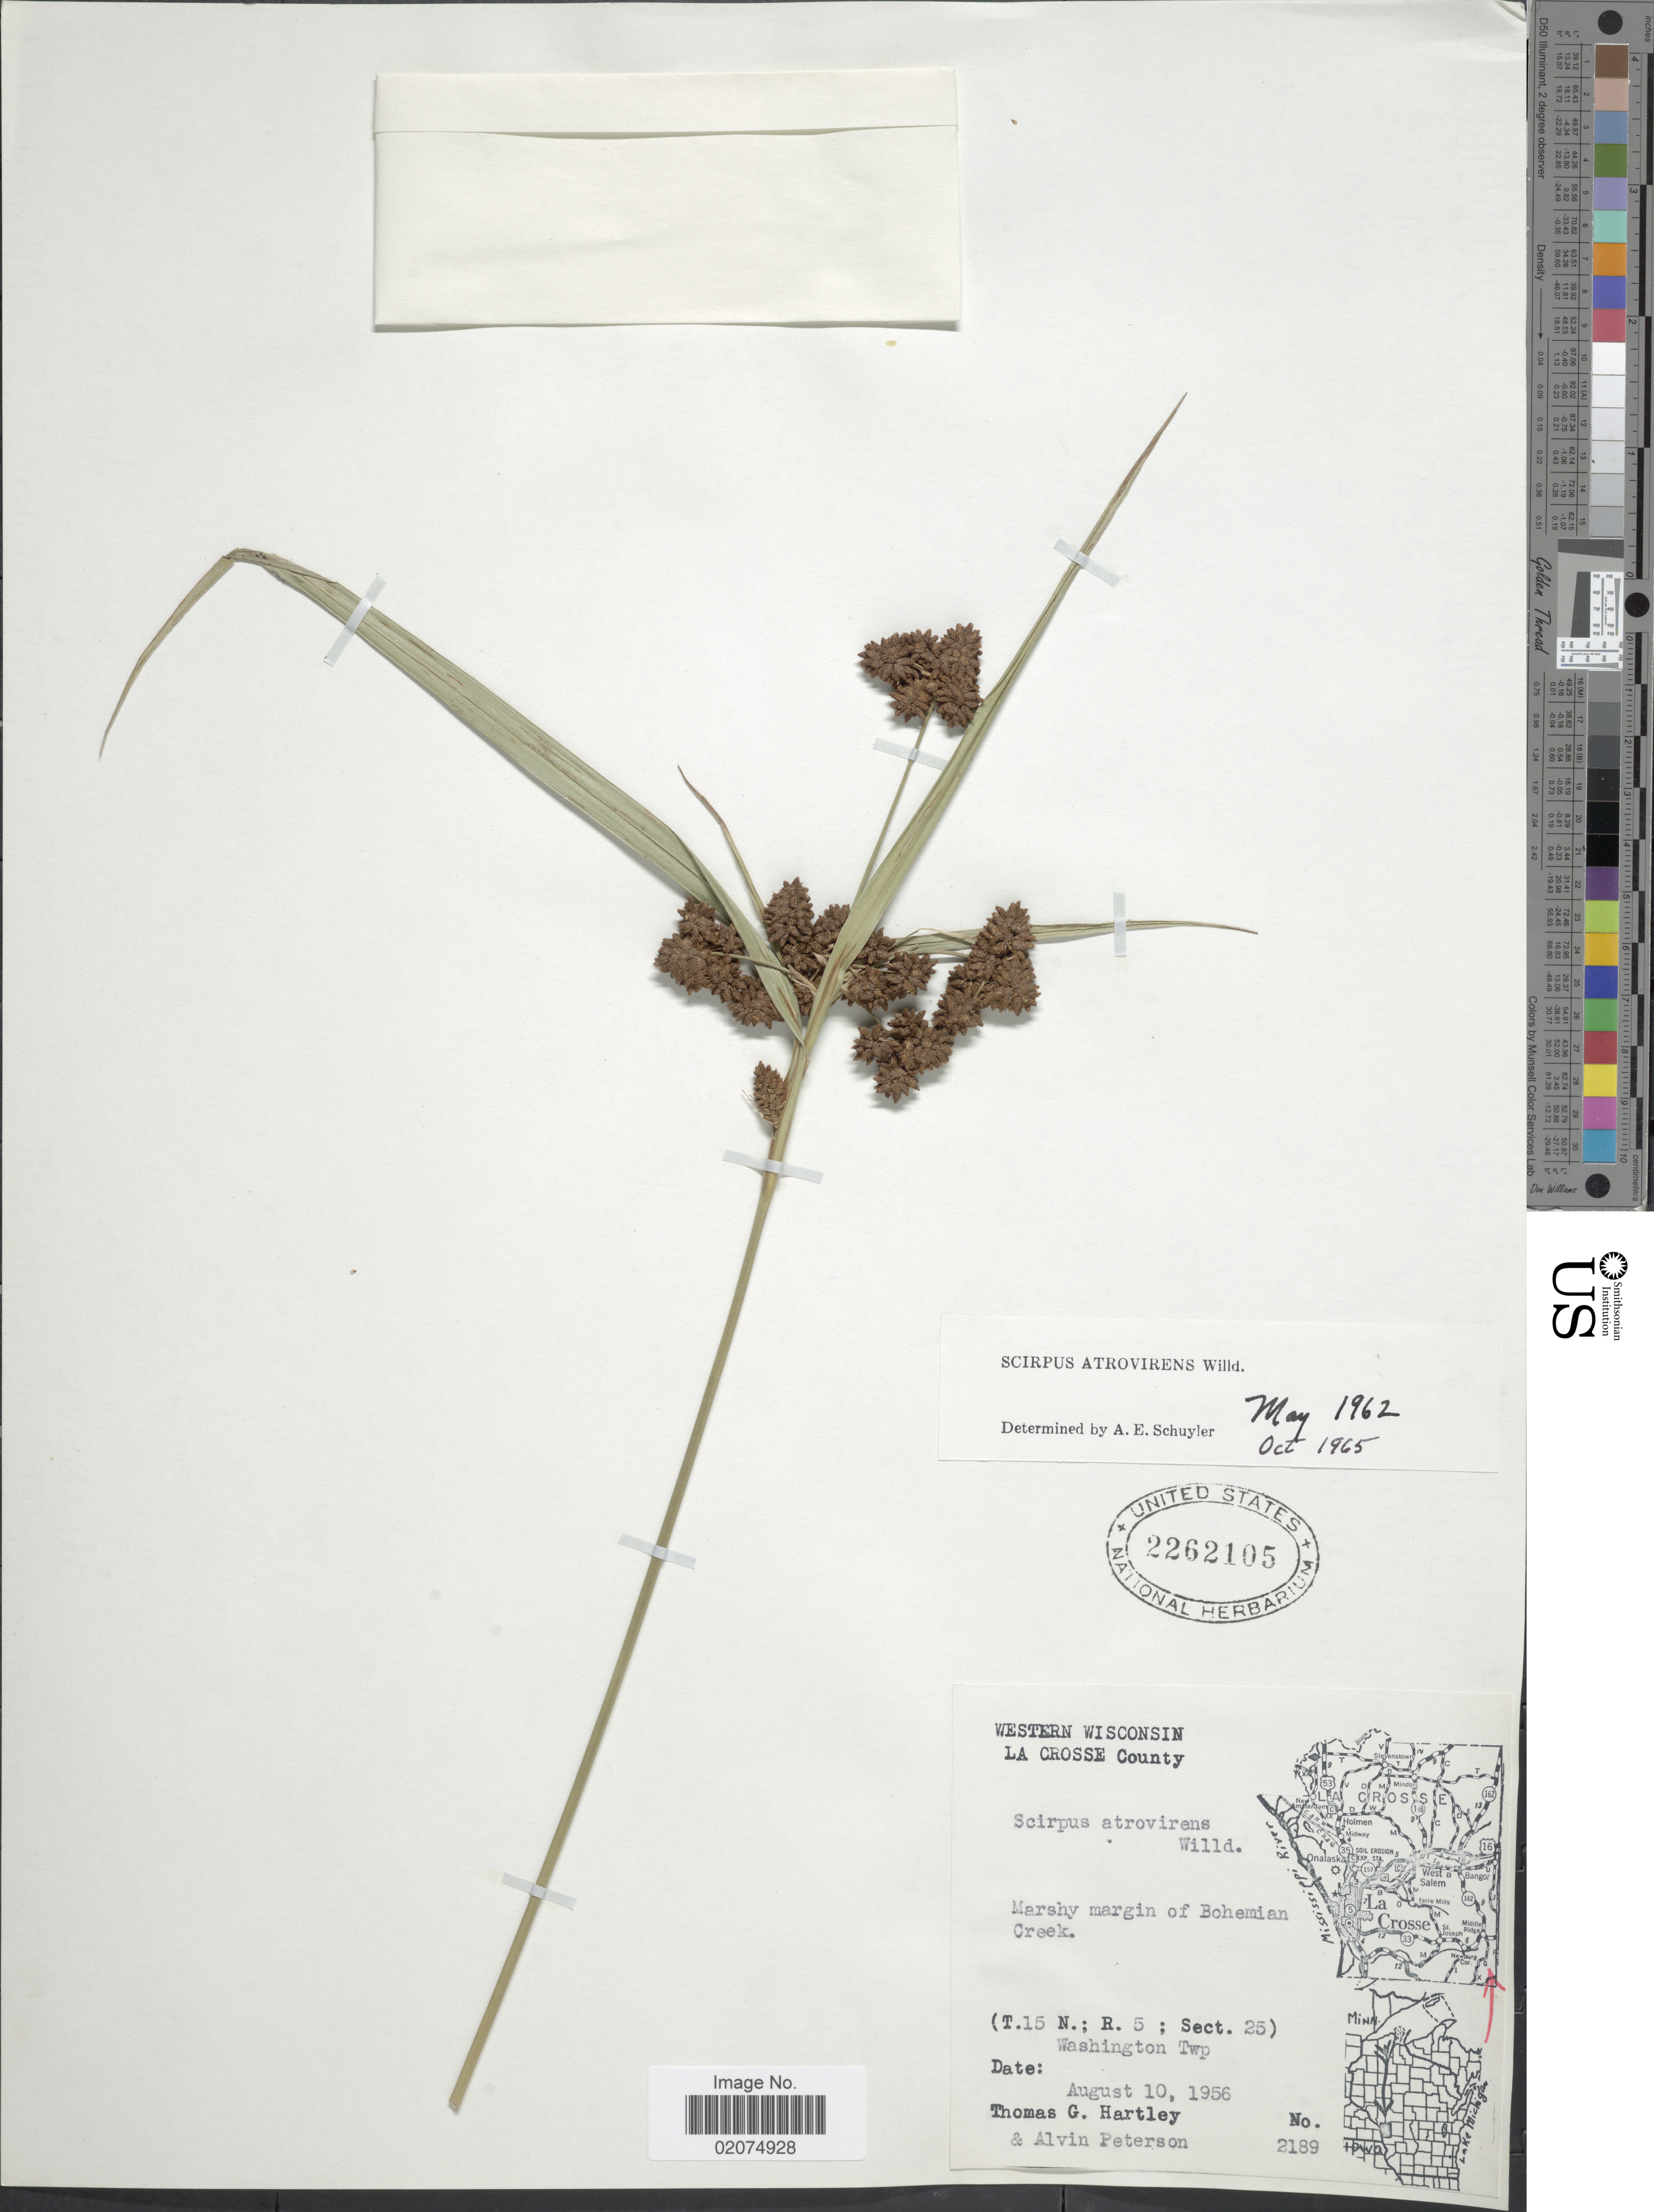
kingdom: Plantae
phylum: Tracheophyta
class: Liliopsida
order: Poales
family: Cyperaceae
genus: Scirpus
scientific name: Scirpus atrovirens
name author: Willd.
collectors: T. G. Hartley & A. M. Peterson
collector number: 2189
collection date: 1956-08-10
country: United States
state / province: Wisconsin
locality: Western Wisconsin, La Crosse County, Bohemian Creek, T15N, R5, Sect. 25, Washington Twp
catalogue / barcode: US 2262105